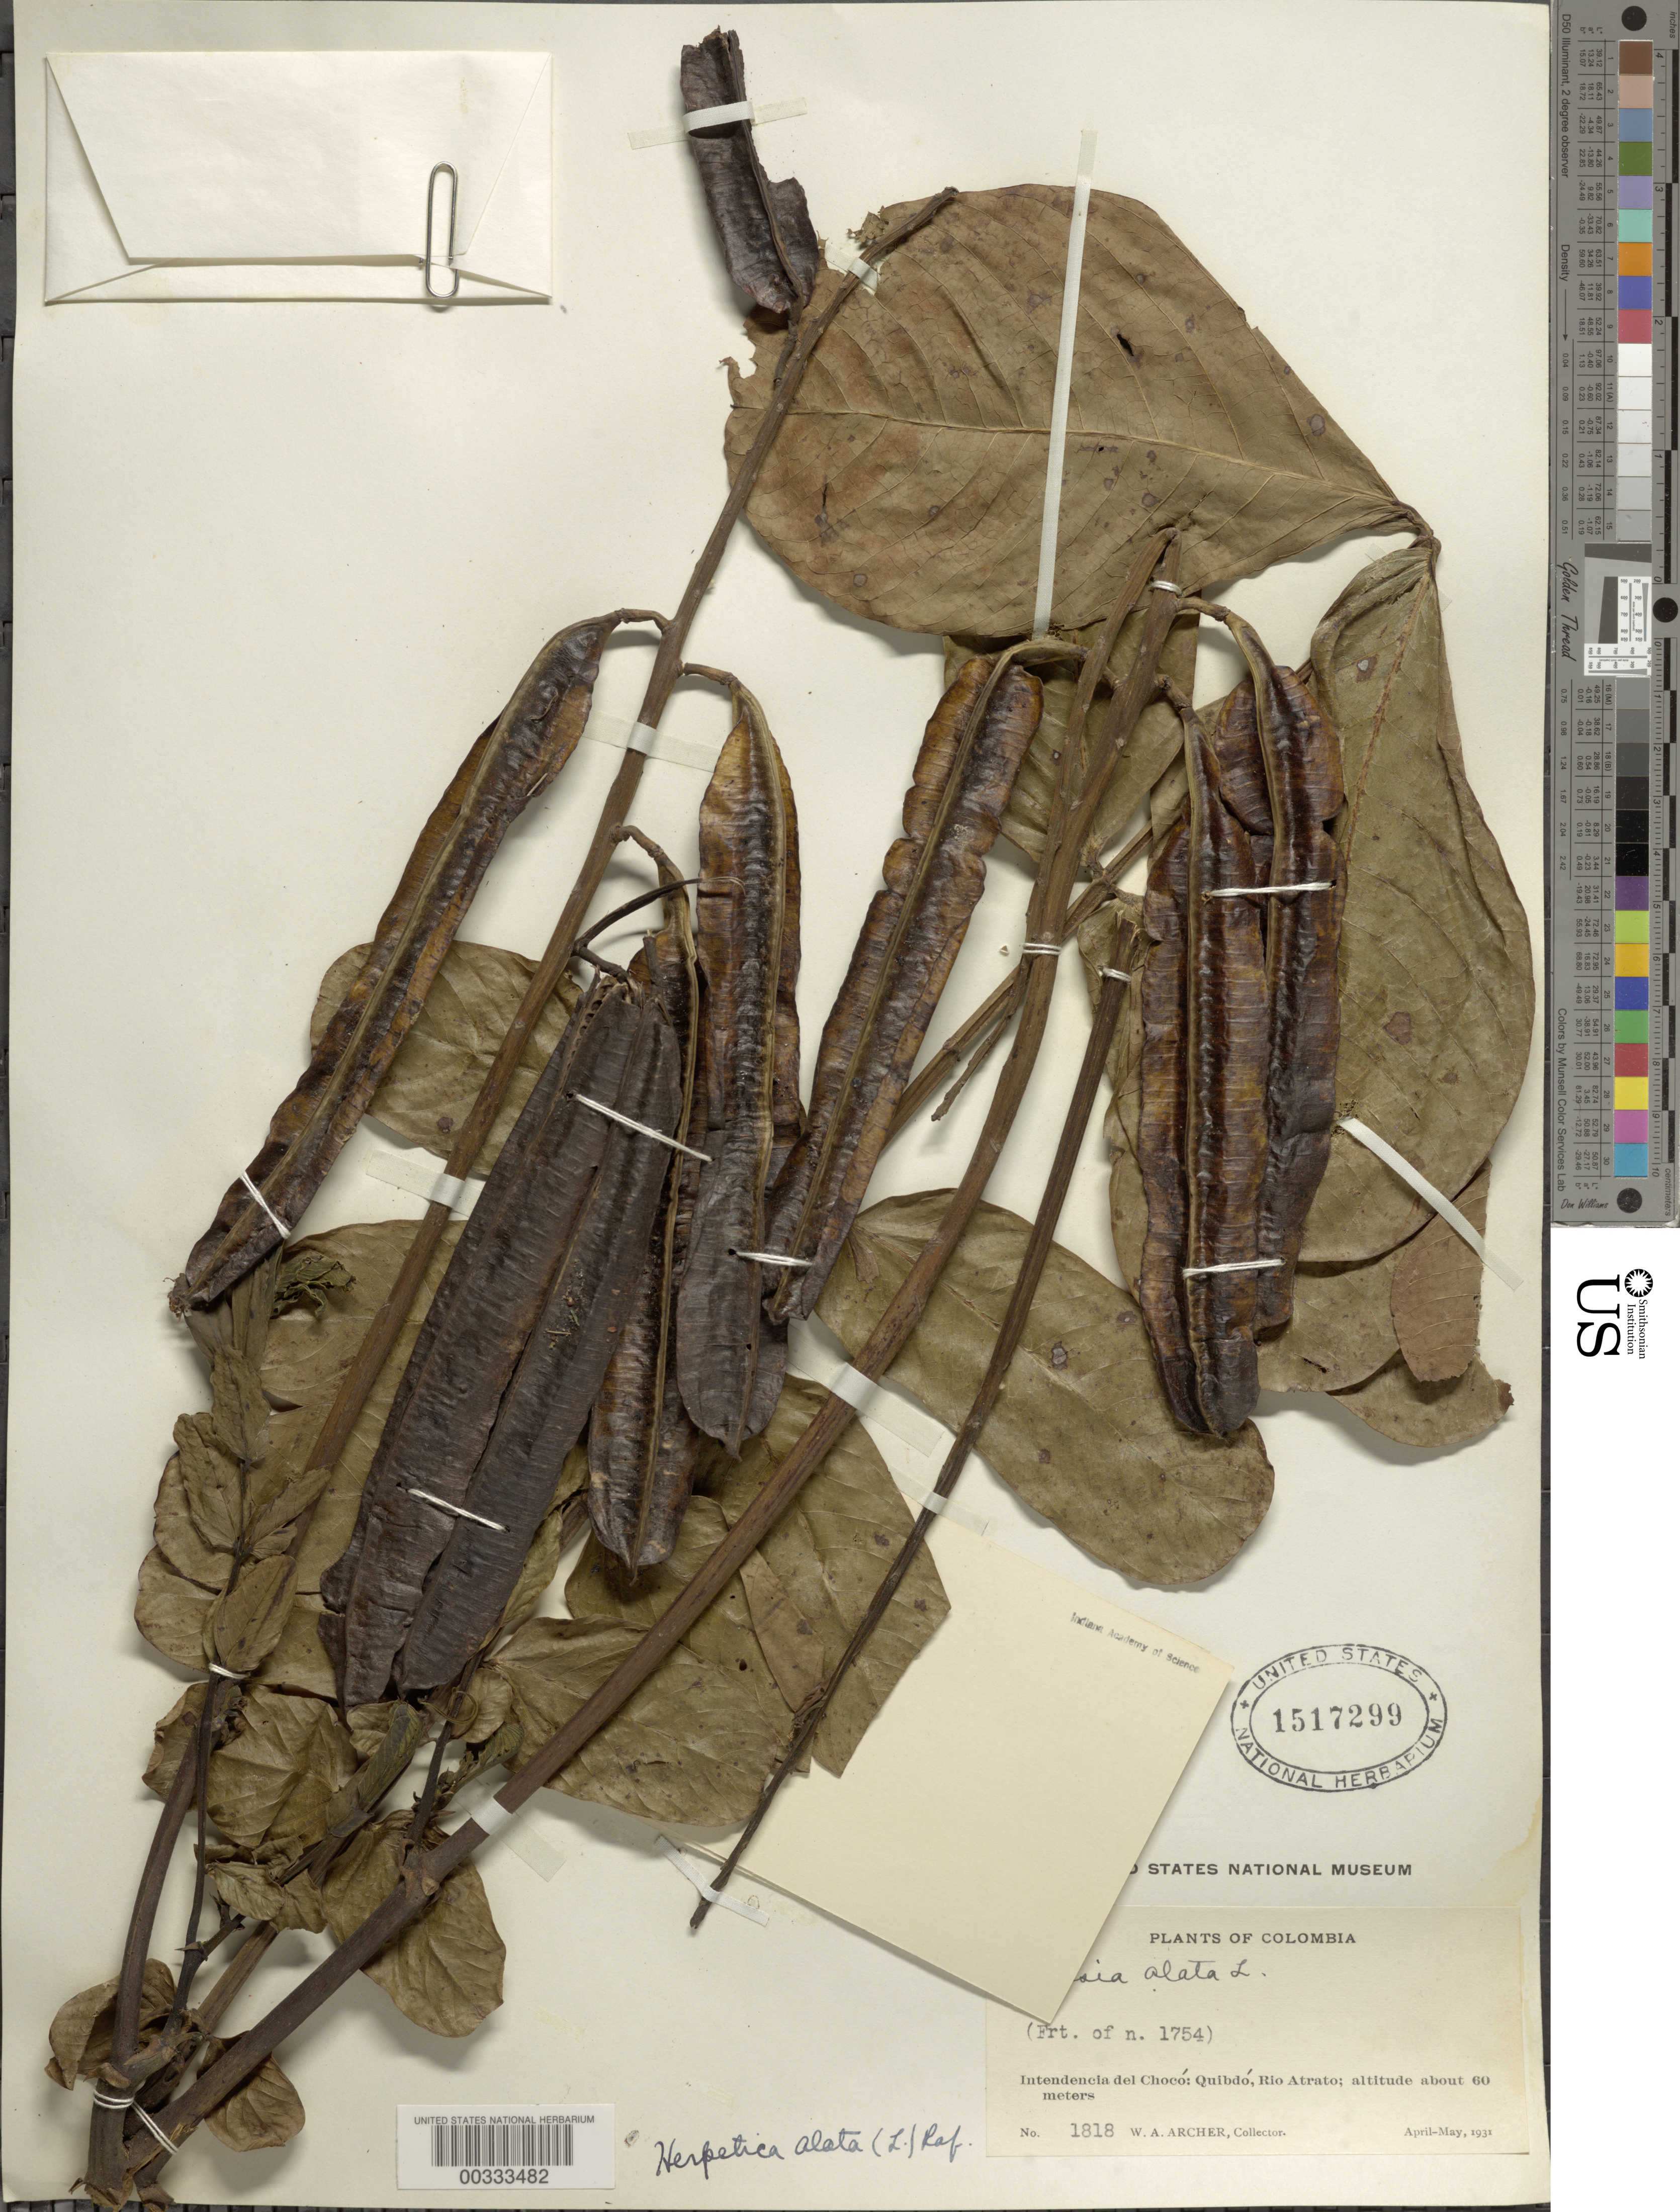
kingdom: Plantae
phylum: Tracheophyta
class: Magnoliopsida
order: Fabales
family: Fabaceae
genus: Senna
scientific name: Senna alata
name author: (L.) Roxb.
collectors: W. A. Archer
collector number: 1818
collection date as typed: Apr 1931 to -- May 1931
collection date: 1931-04/1931-05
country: Colombia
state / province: Chocó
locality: Quibdo, Rio Atrato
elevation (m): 60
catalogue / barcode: US 1517299